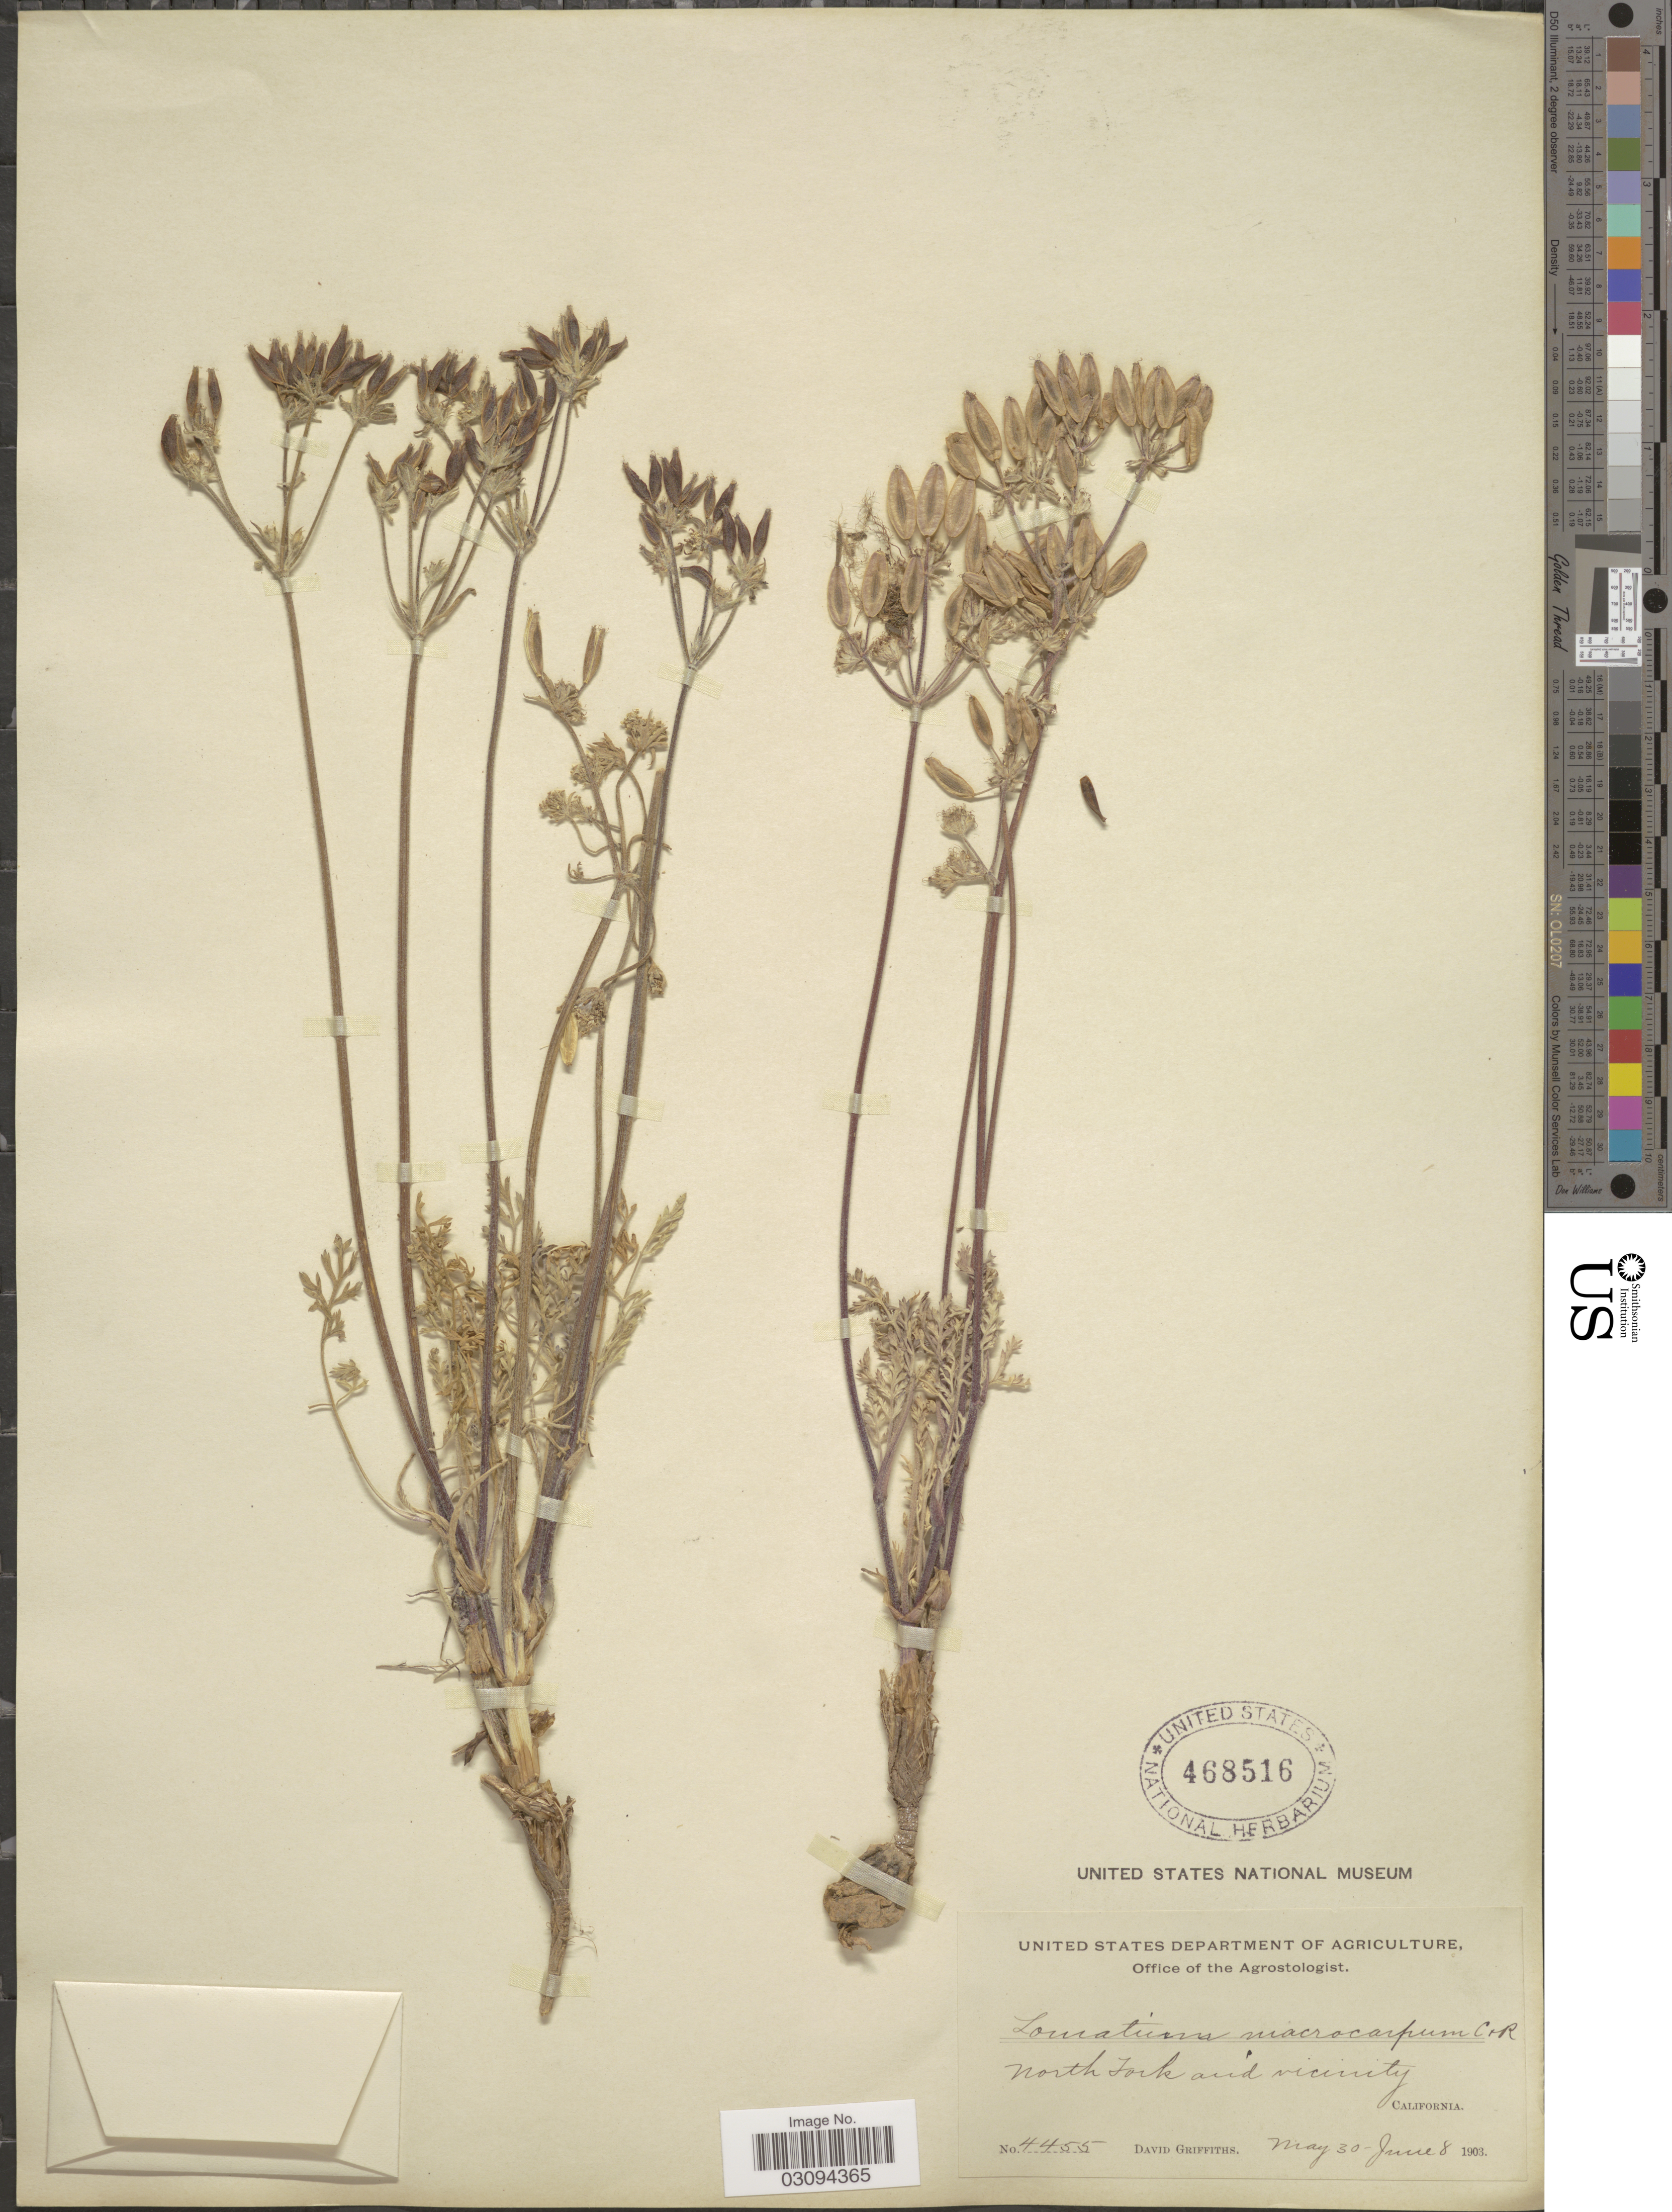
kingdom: Plantae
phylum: Tracheophyta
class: Magnoliopsida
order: Apiales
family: Apiaceae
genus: Lomatium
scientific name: Lomatium macrocarpum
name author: (Hook. et al.) J.M. Coult. & Rose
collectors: D. Griffiths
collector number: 4455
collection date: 1903-05-30/1903-06-08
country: United States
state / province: California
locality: North Fork and vicinity.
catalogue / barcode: US 468516